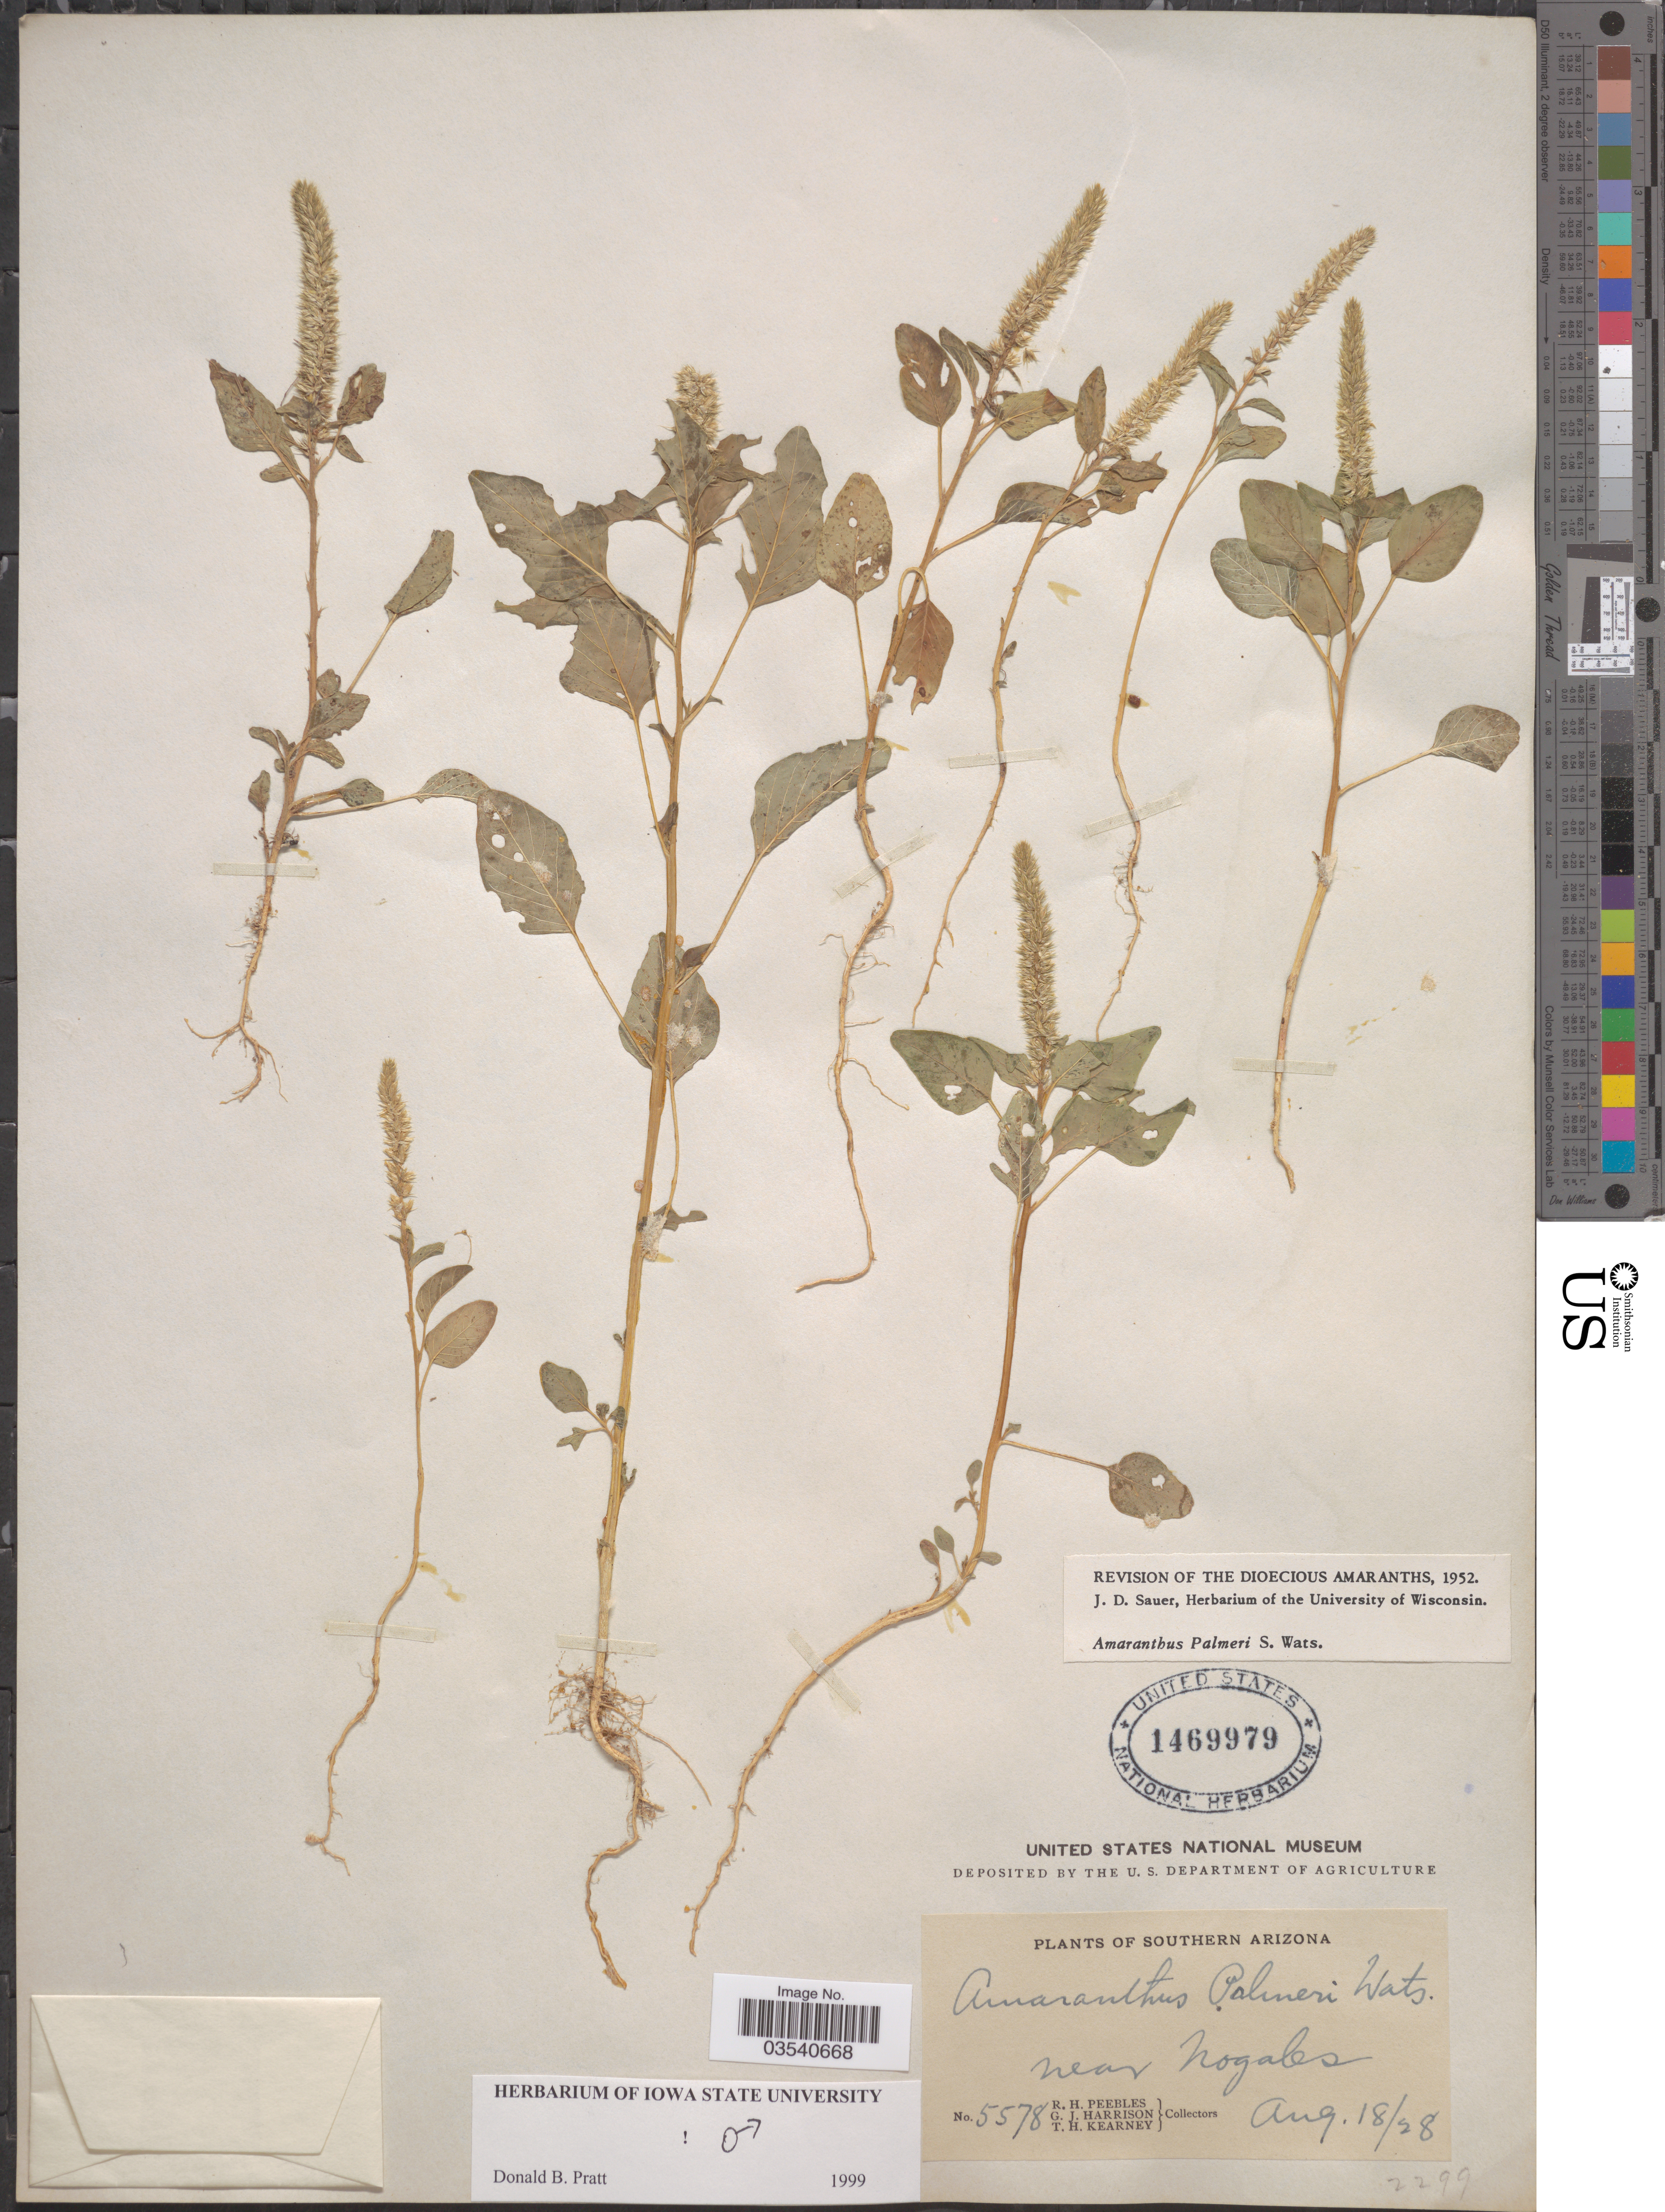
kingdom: Plantae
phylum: Tracheophyta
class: Magnoliopsida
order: Caryophyllales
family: Amaranthaceae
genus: Amaranthus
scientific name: Amaranthus palmeri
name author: S. Watson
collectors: R. H. Peebles, G. J. Harrison & T. H. Kearney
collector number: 5578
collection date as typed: Transcribed d/m/y: 18/8/28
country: United States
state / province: Arizona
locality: Southern Arizona. Near Nogales.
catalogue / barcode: US 1469979